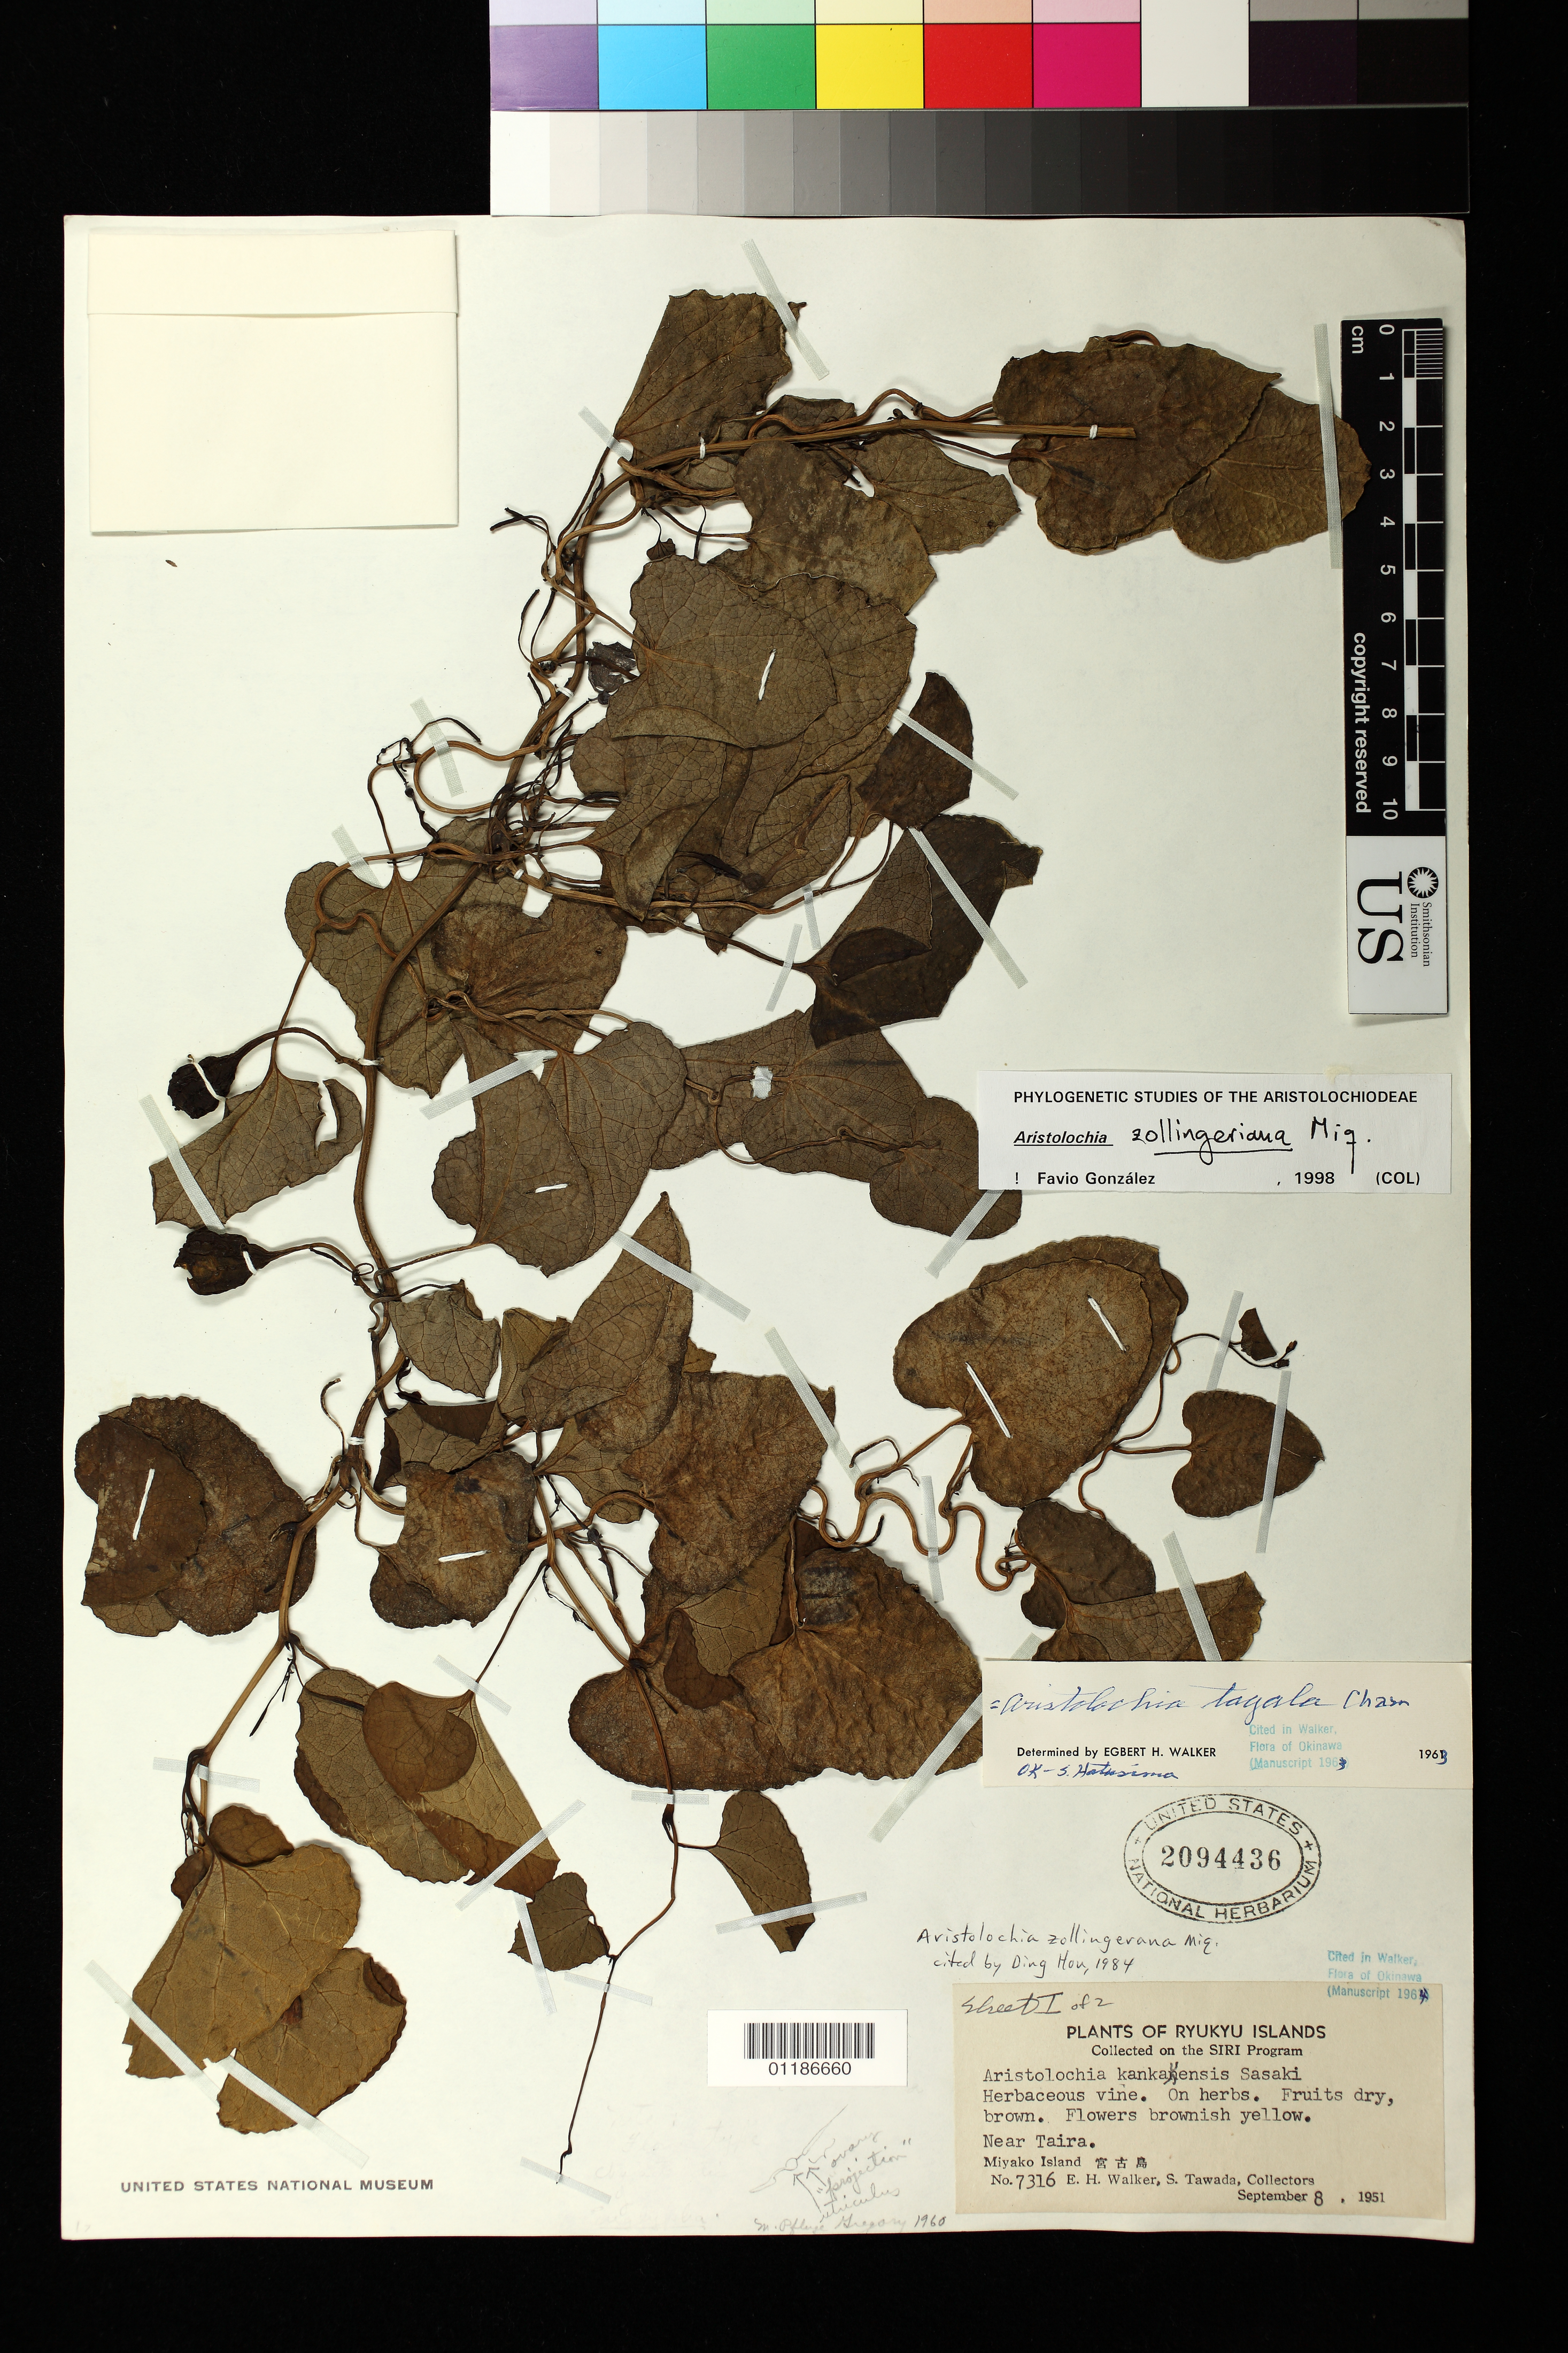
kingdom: Plantae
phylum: Tracheophyta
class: Magnoliopsida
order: Piperales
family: Aristolochiaceae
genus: Aristolochia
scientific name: Aristolochia zollingeriana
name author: Miq.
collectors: E. H. Walker & S. Tawada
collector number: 7316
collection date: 1951-09-08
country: Japan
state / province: Okinawa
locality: Ryukyu Islands: Near Taira, Miyako Island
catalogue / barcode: US 2094436